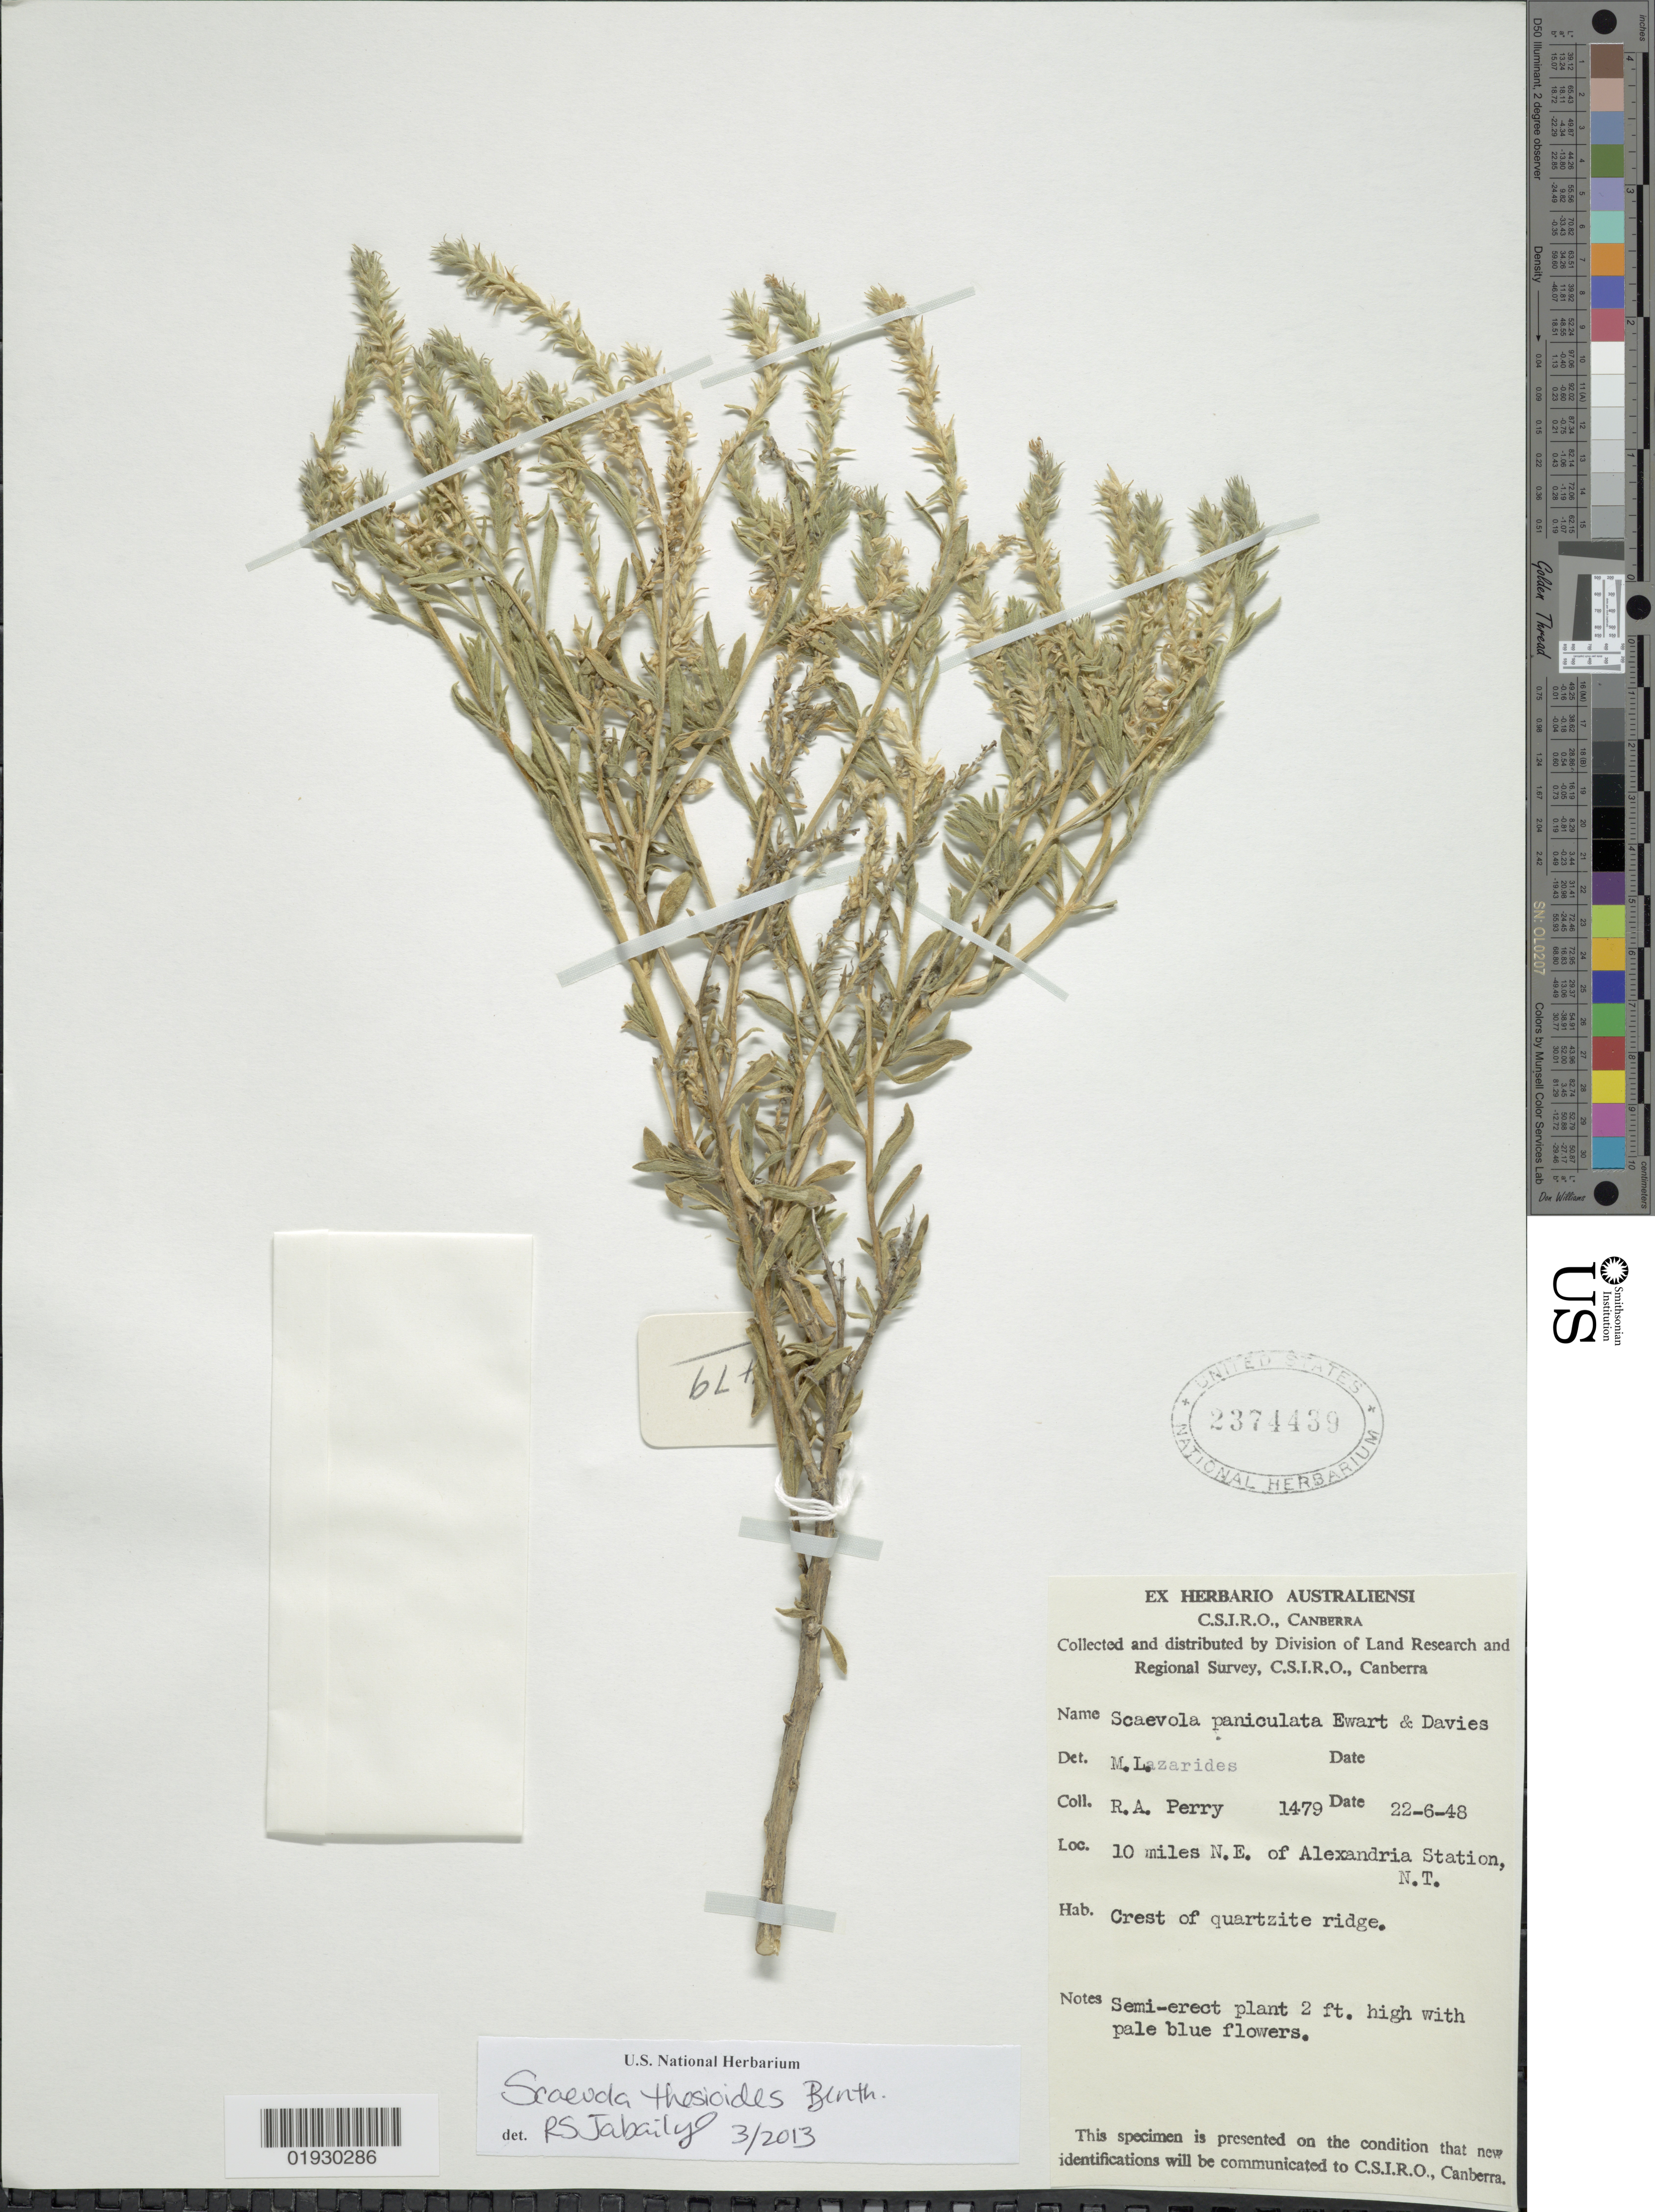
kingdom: Plantae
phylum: Tracheophyta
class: Magnoliopsida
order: Asterales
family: Goodeniaceae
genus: Scaevola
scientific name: Scaevola thesioides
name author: Benth.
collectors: Perry, R. A.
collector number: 1479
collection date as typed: Transcribed d/m/y: 22/6/48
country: Australia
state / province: Northern Territory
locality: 10 miles N.E. of Alexandria Station, N.T.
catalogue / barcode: US 2374439